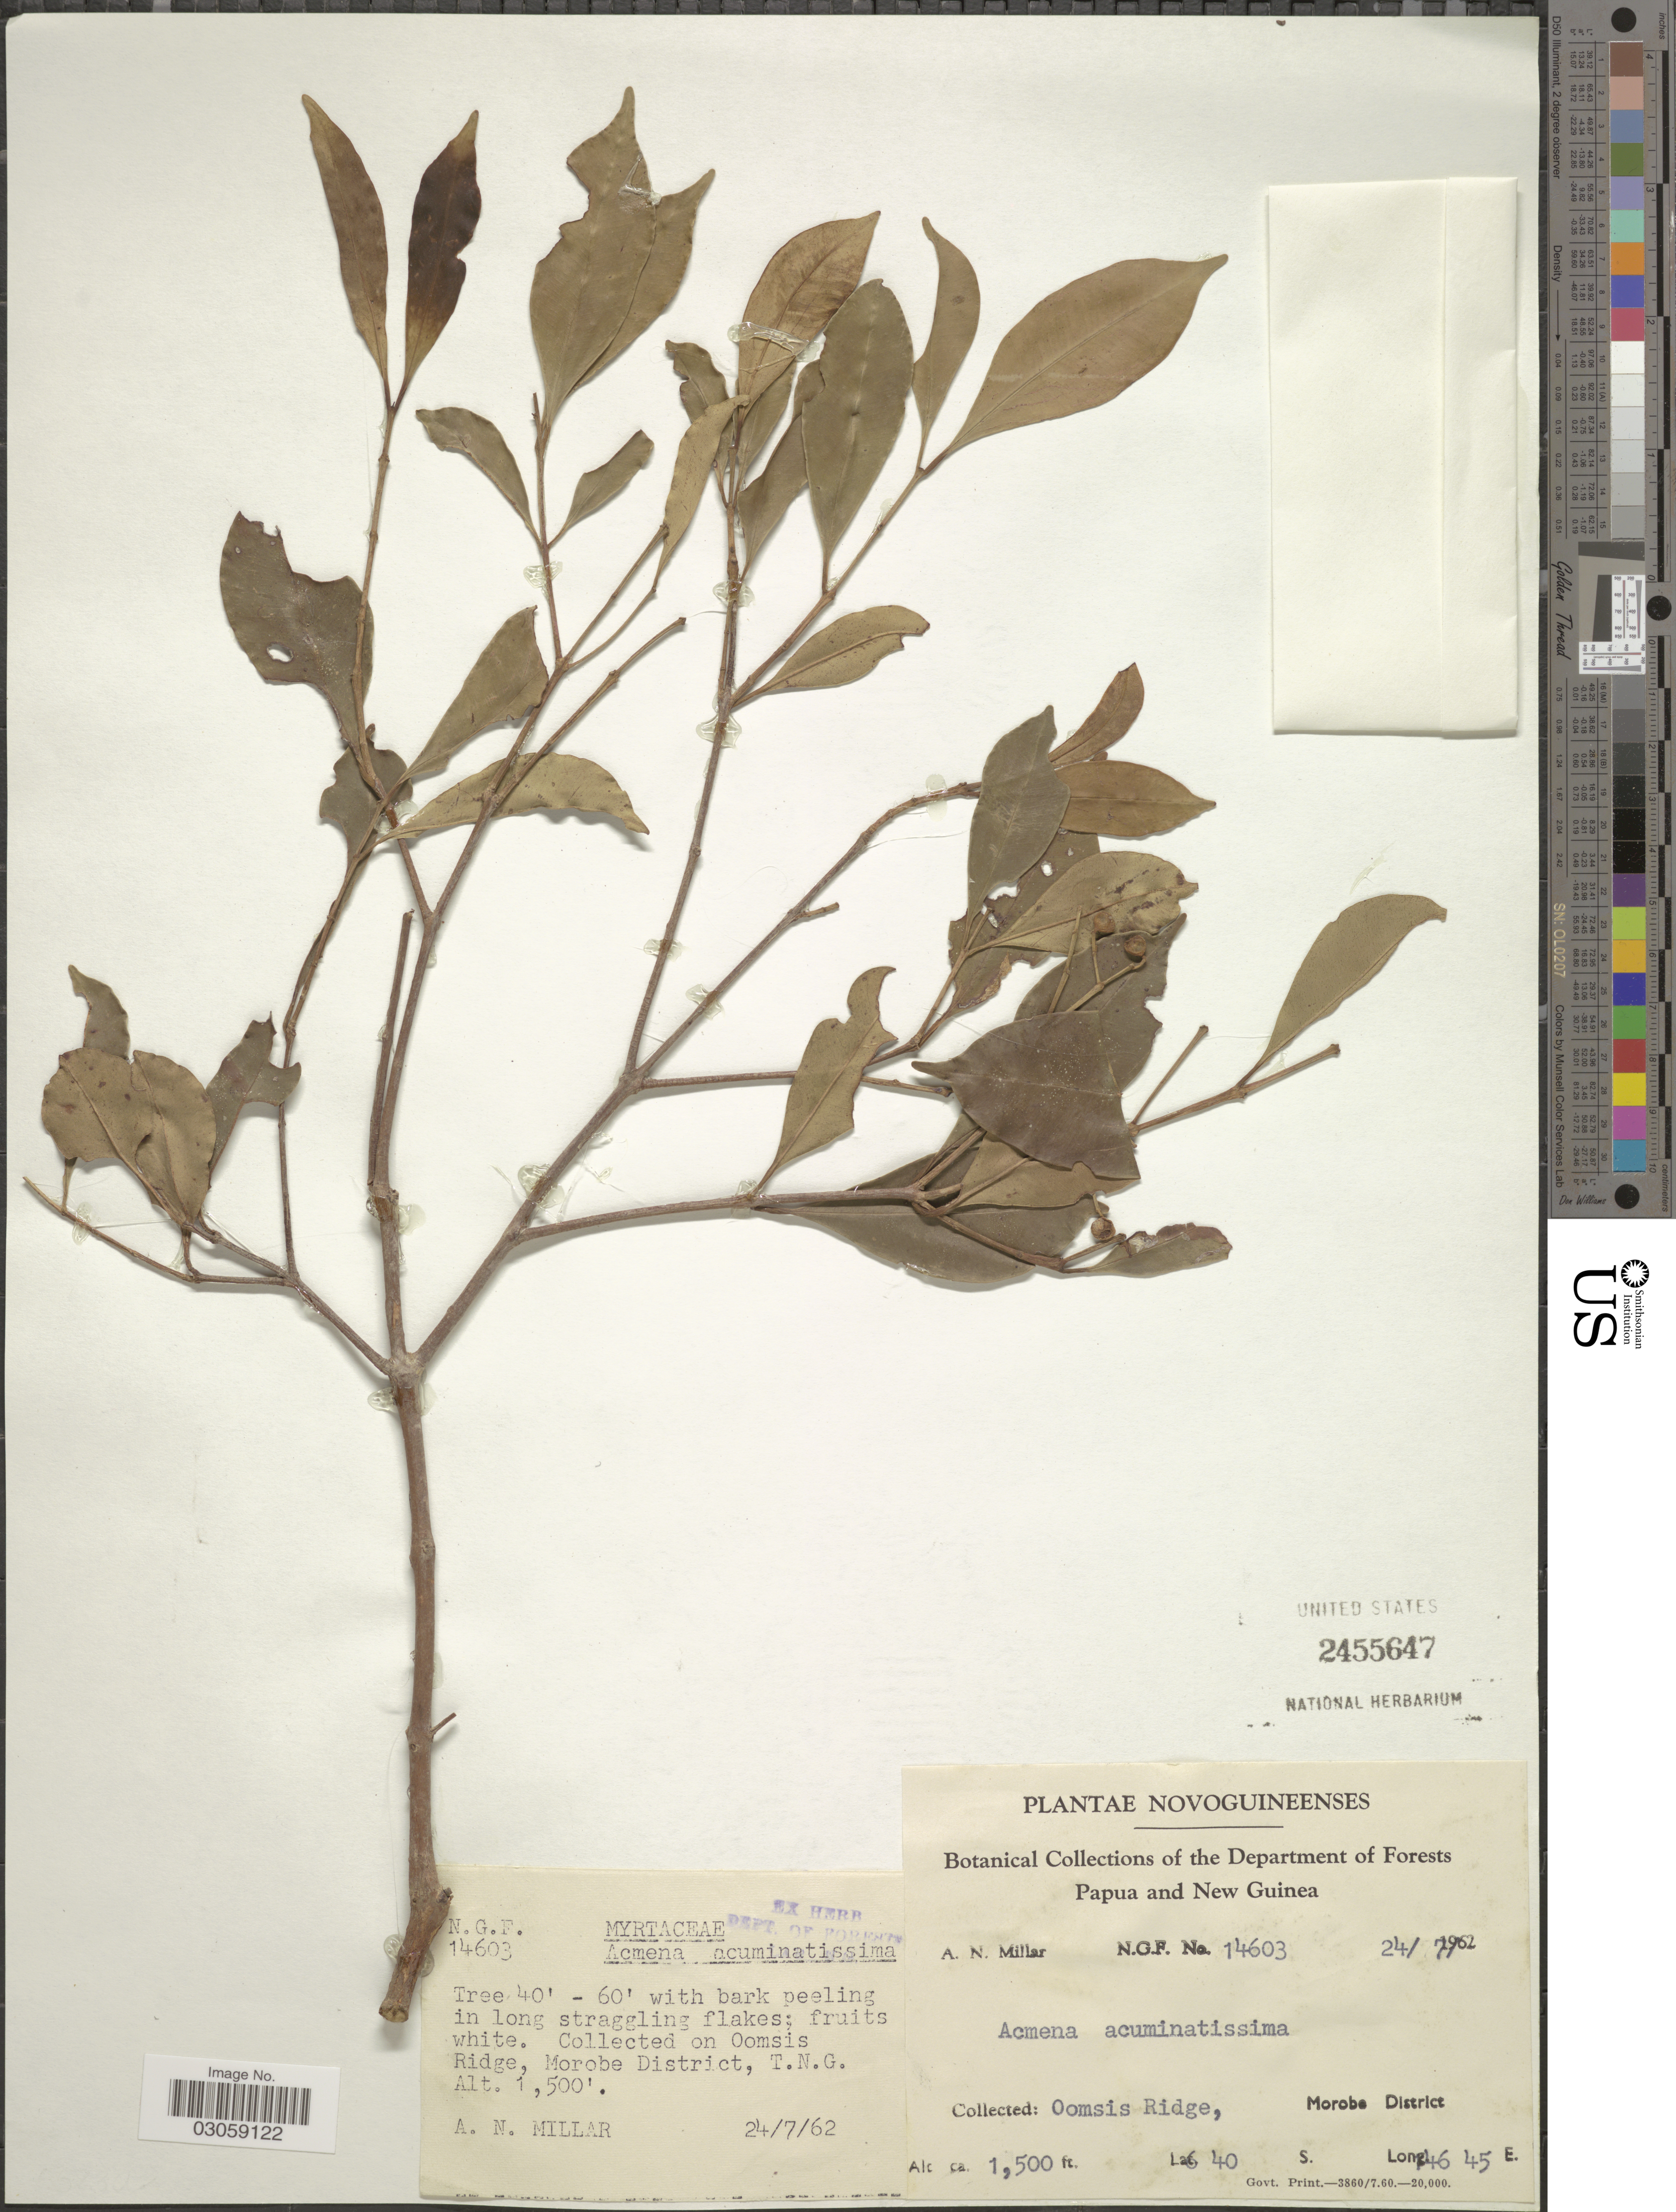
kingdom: Plantae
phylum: Tracheophyta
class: Magnoliopsida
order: Myrtales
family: Myrtaceae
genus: Syzygium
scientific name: Syzygium acuminatissimum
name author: (Blume) DC.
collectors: A. Millar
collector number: NGF14603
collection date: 1962-07-24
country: Papua New Guinea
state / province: Morobe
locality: New Guinea, Oomsis Ridge, Morobe District, T.N.G.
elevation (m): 457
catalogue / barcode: US 2455647